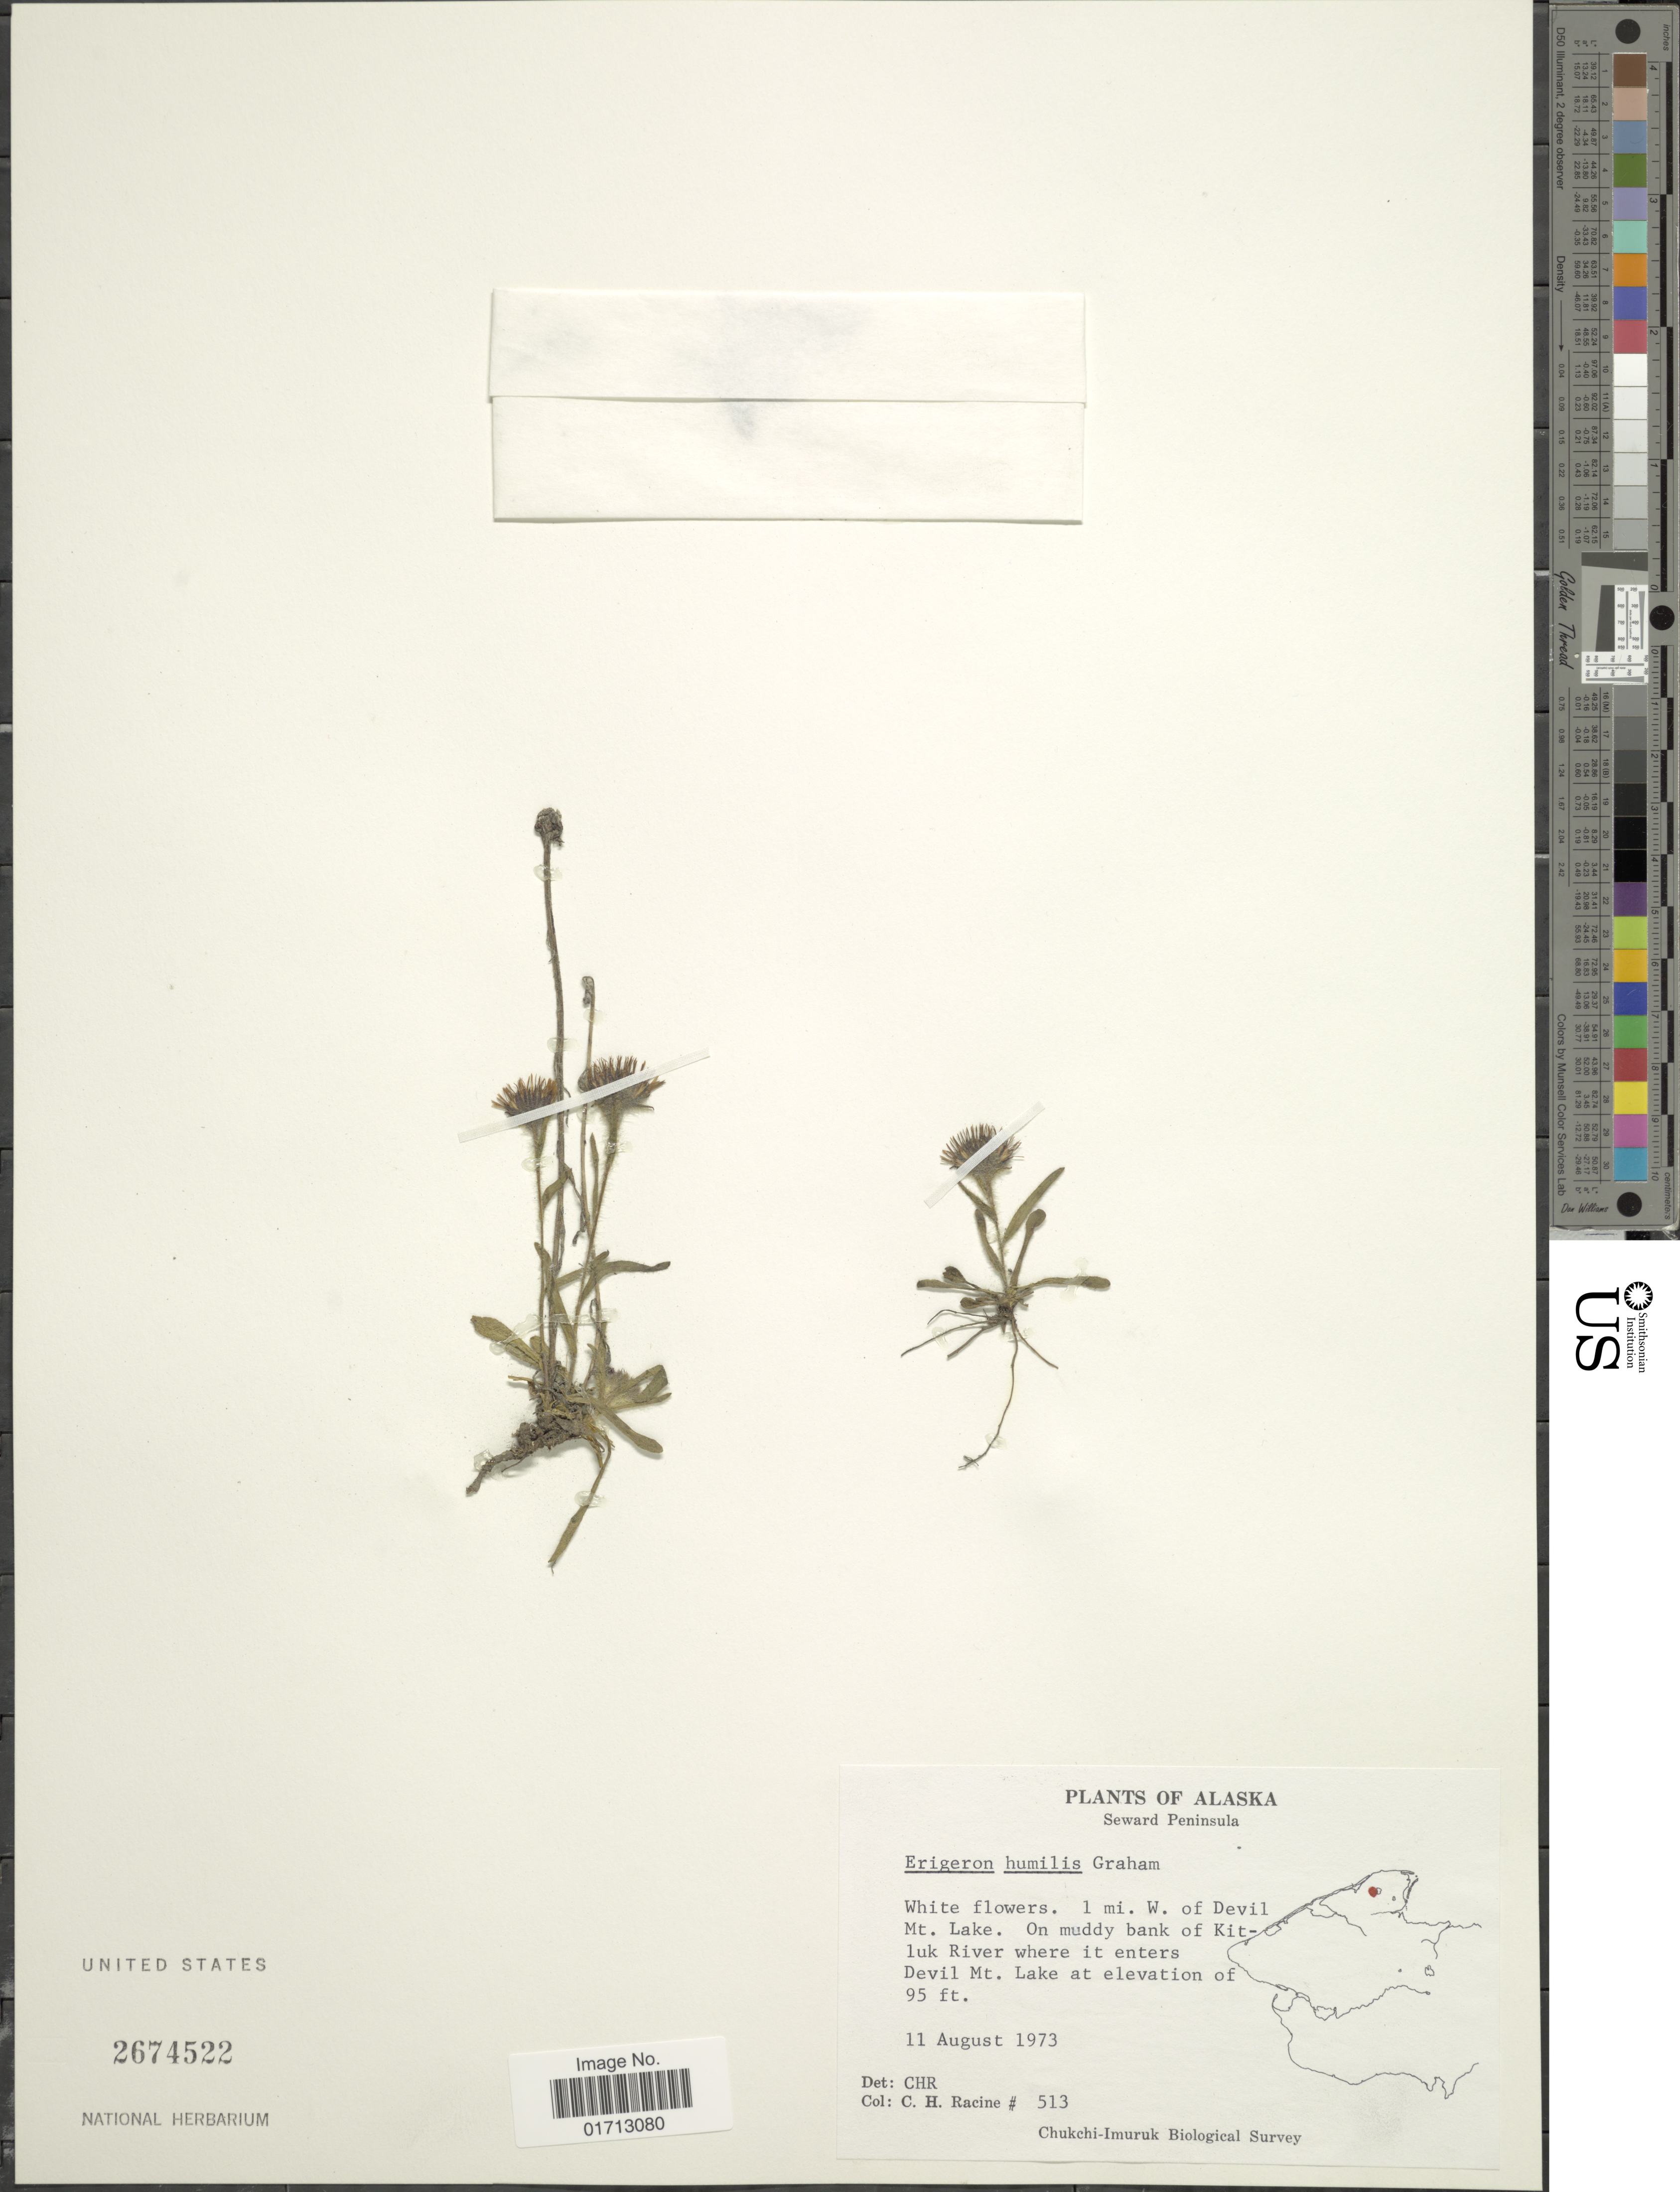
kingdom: Plantae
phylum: Tracheophyta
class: Magnoliopsida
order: Asterales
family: Asteraceae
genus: Erigeron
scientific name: Erigeron humilis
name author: Graham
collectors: C. Racine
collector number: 513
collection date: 1973-08-11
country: United States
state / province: Alaska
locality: Seward Peninsula, 1 mi. W. of Devil Mt. Lake. On muddy bank of Kitulk River where it enters Devil Mt. Lake.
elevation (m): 29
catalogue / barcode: US 2674522